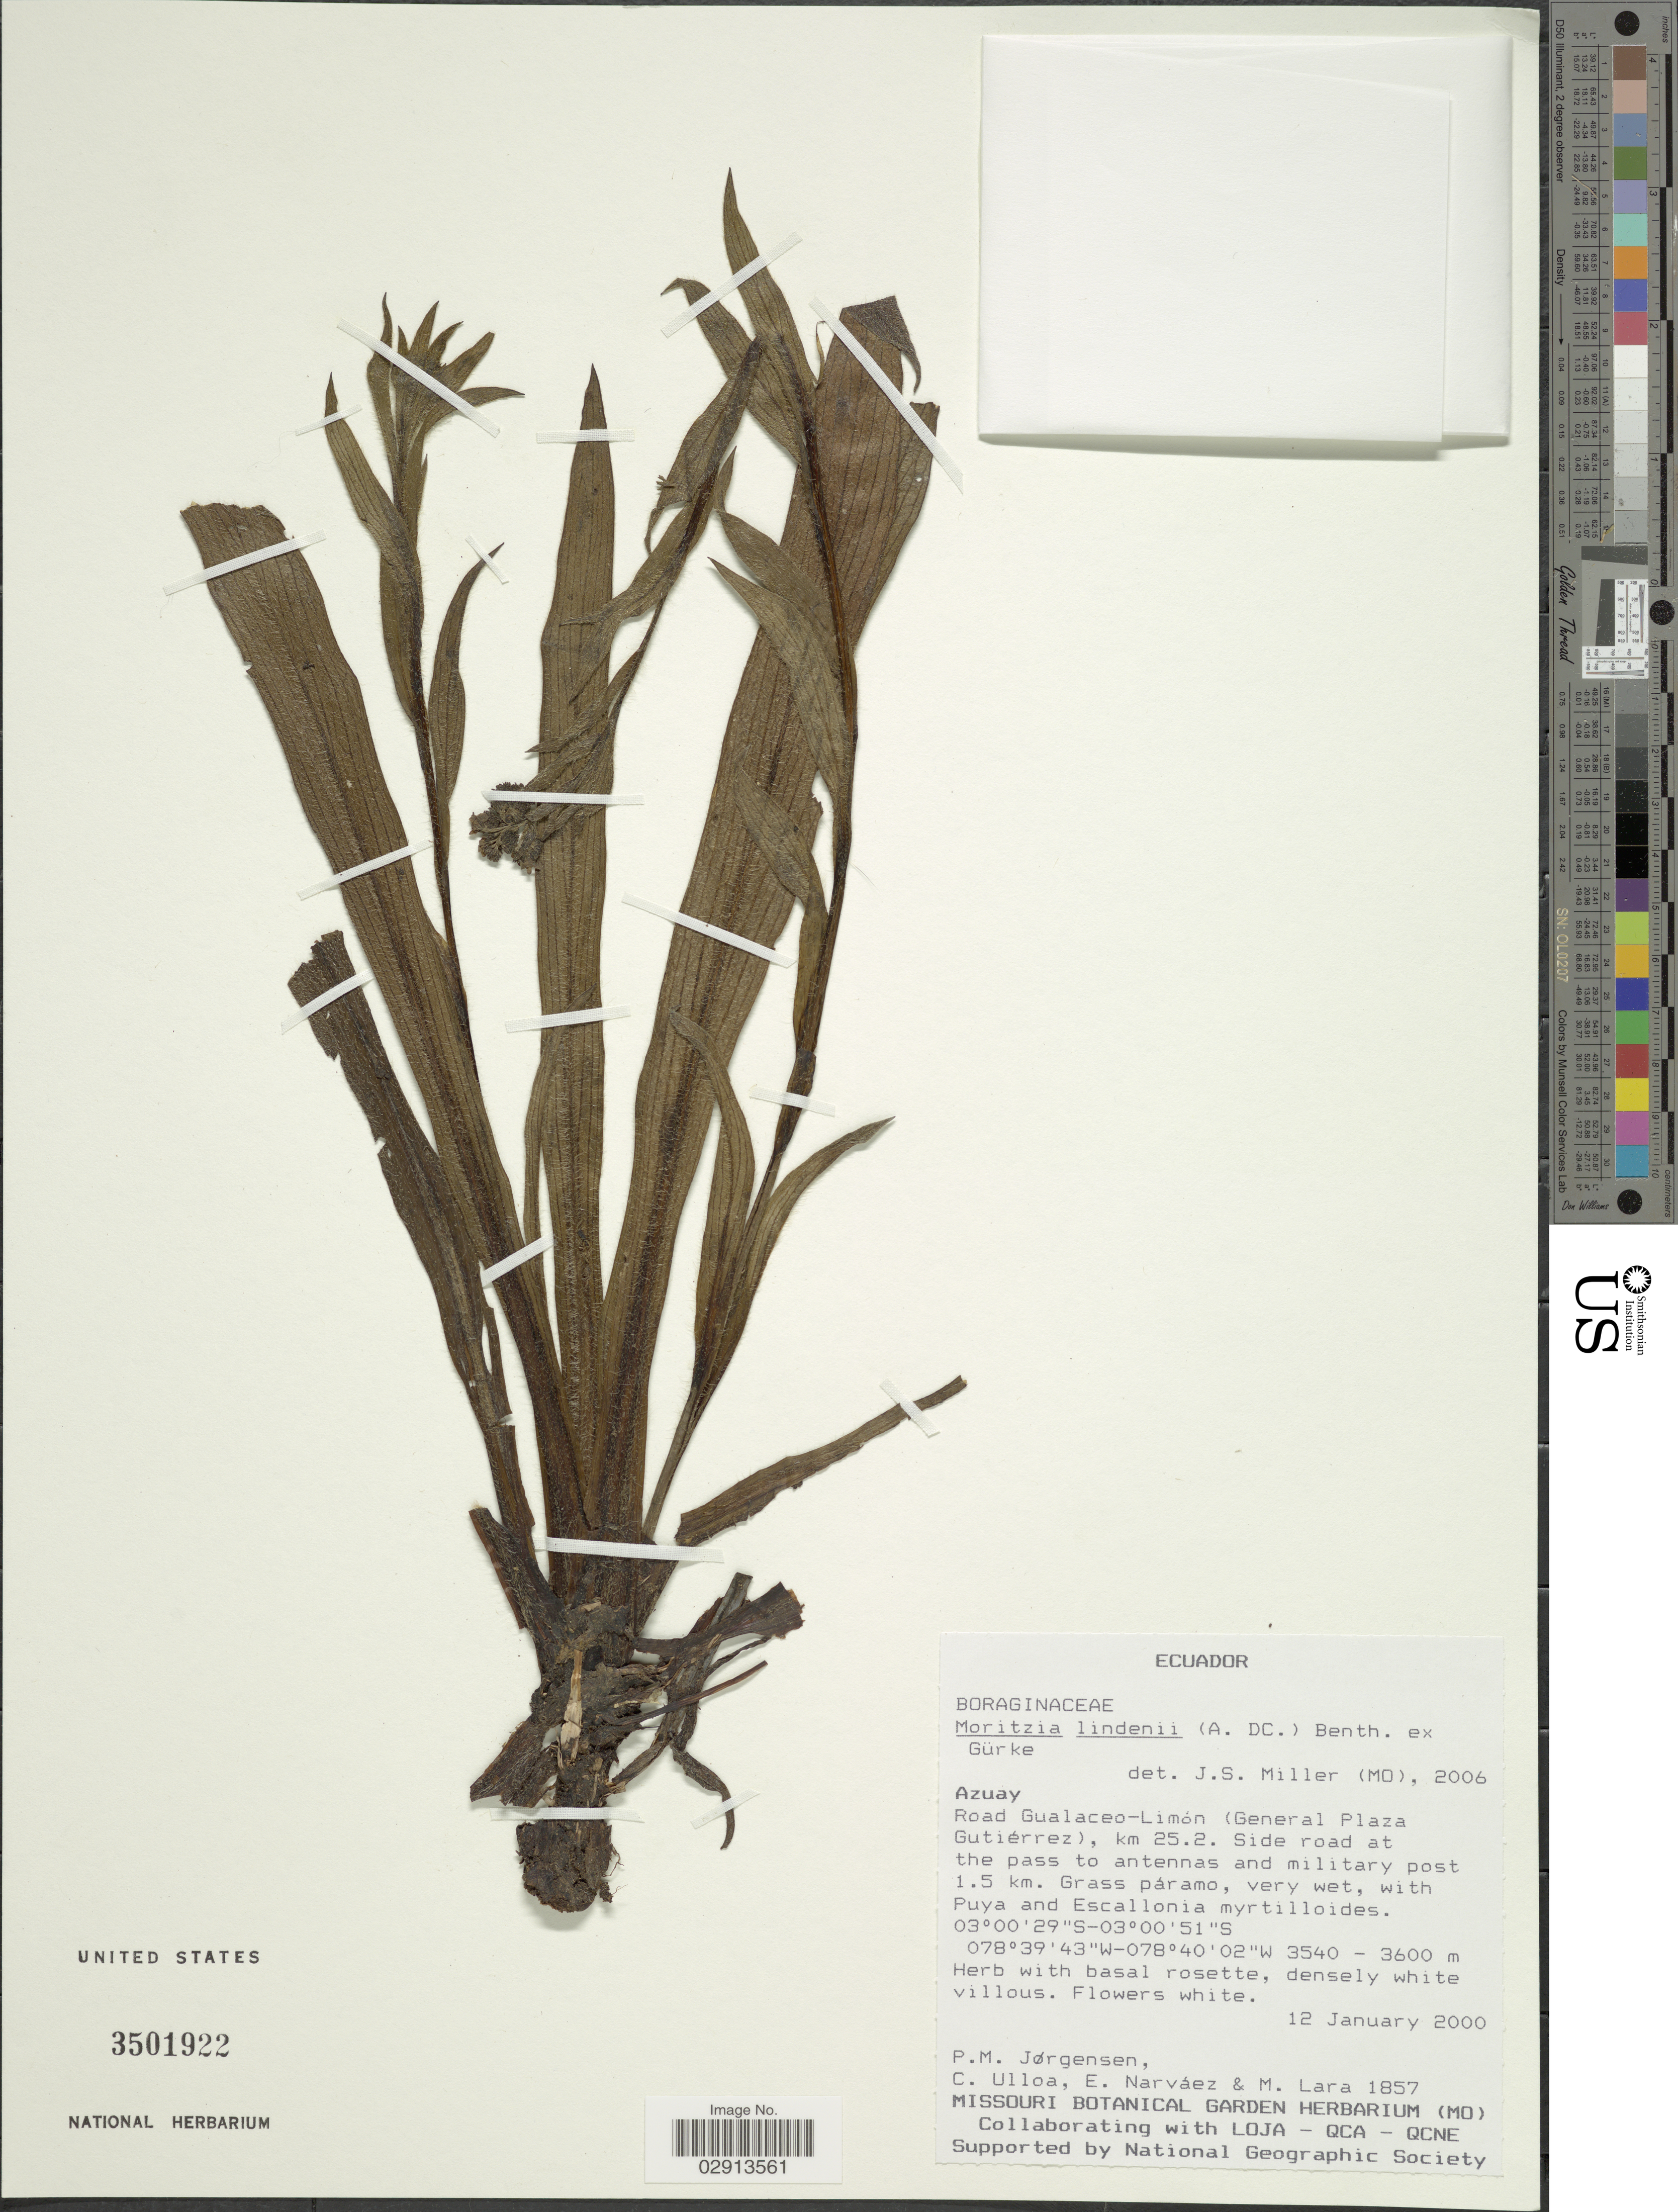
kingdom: Plantae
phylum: Tracheophyta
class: Magnoliopsida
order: Boraginales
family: Boraginaceae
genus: Moritzia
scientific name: Moritzia lindenii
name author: (DC.) Benth.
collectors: P. Jørgensen, C. Ulloa, E. Narváez & M. Lara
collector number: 1587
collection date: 1857-01-12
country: Ecuador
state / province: Azuay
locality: Road Gualaceo-Limón (General Plaza Gutiérrez), km 25.2. Side road at the pass to antennas and military post 1.5 km.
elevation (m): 3540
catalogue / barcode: US 3501922